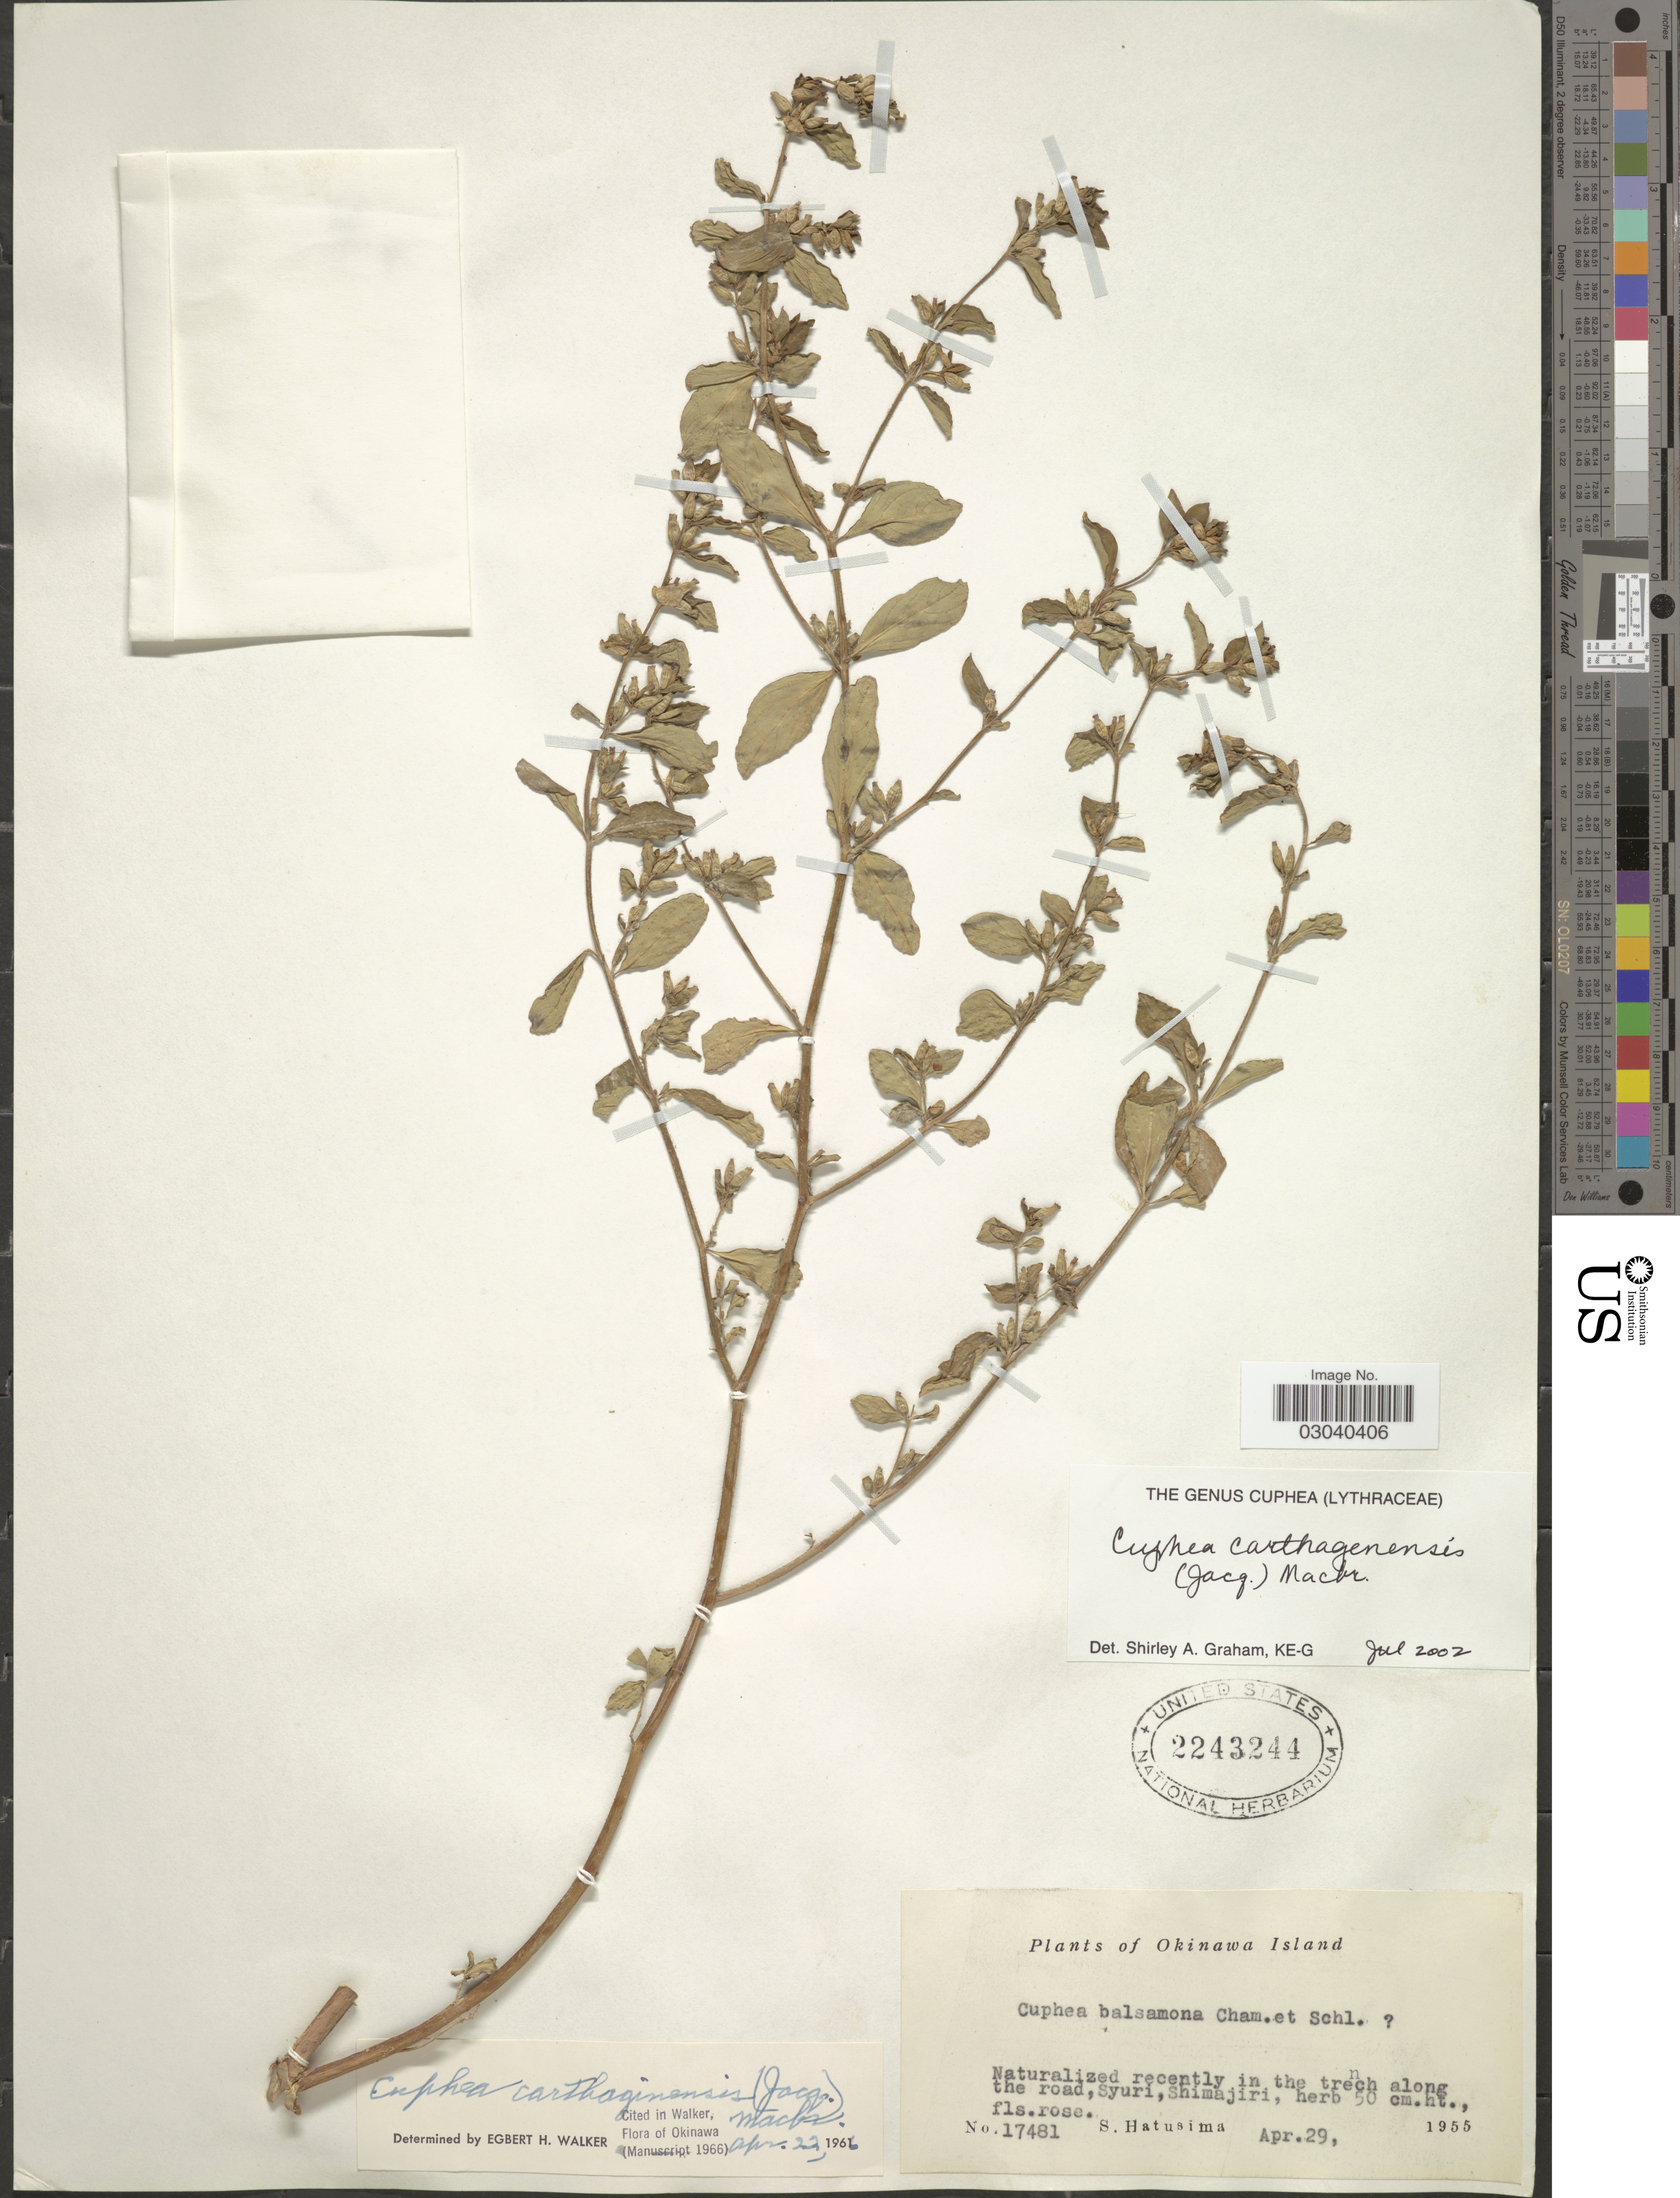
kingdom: Plantae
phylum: Tracheophyta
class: Magnoliopsida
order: Myrtales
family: Lythraceae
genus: Cuphea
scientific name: Cuphea carthagenensis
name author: (Jacq.) J.F. Macbr.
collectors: S. Hatusima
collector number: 17481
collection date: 1955-04-29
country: Japan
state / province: Okinawa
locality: Along the road, Syuri, Shimajiri.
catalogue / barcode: US 2243244